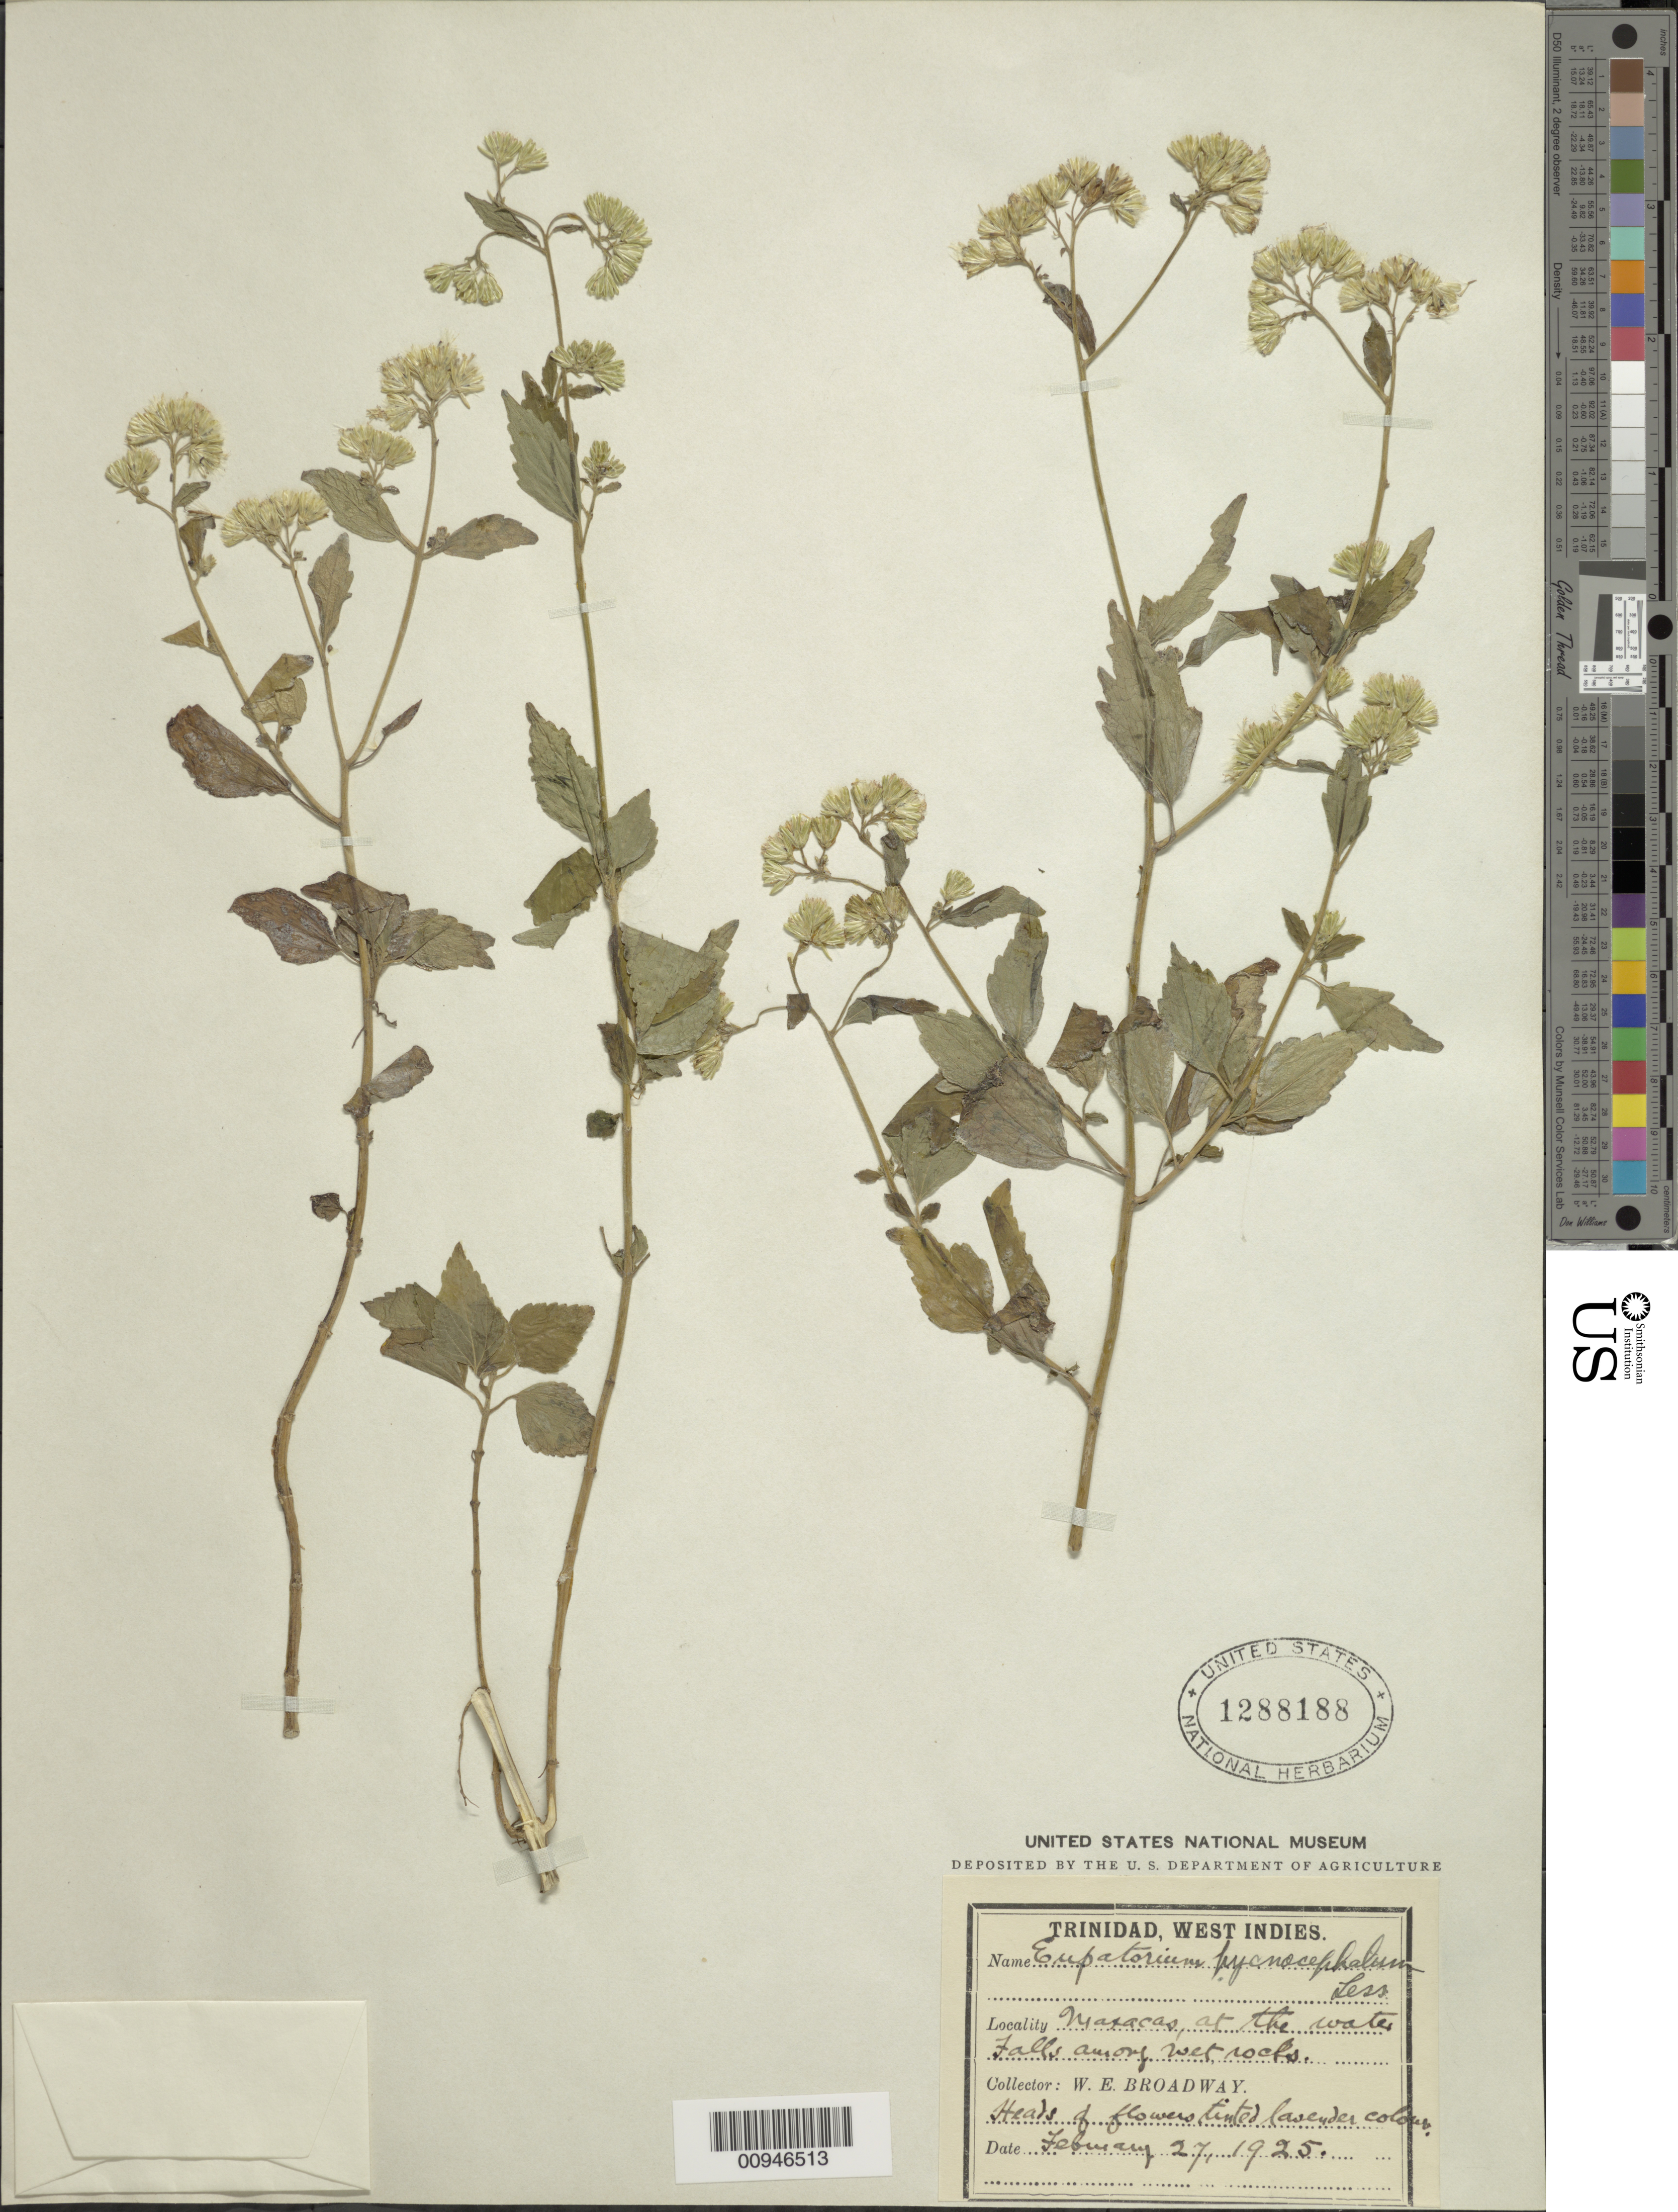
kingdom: Plantae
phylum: Tracheophyta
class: Magnoliopsida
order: Asterales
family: Asteraceae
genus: Fleischmannia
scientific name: Fleischmannia pycnocephala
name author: (Less.) R.M. King & H. Rob.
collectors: W. E. Broadway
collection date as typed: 27 Feb 1925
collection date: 1925-02-27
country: Trinidad and Tobago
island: Trinidad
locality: Maracas, at the water falls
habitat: Among wet rocks at water falls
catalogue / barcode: US 1288188